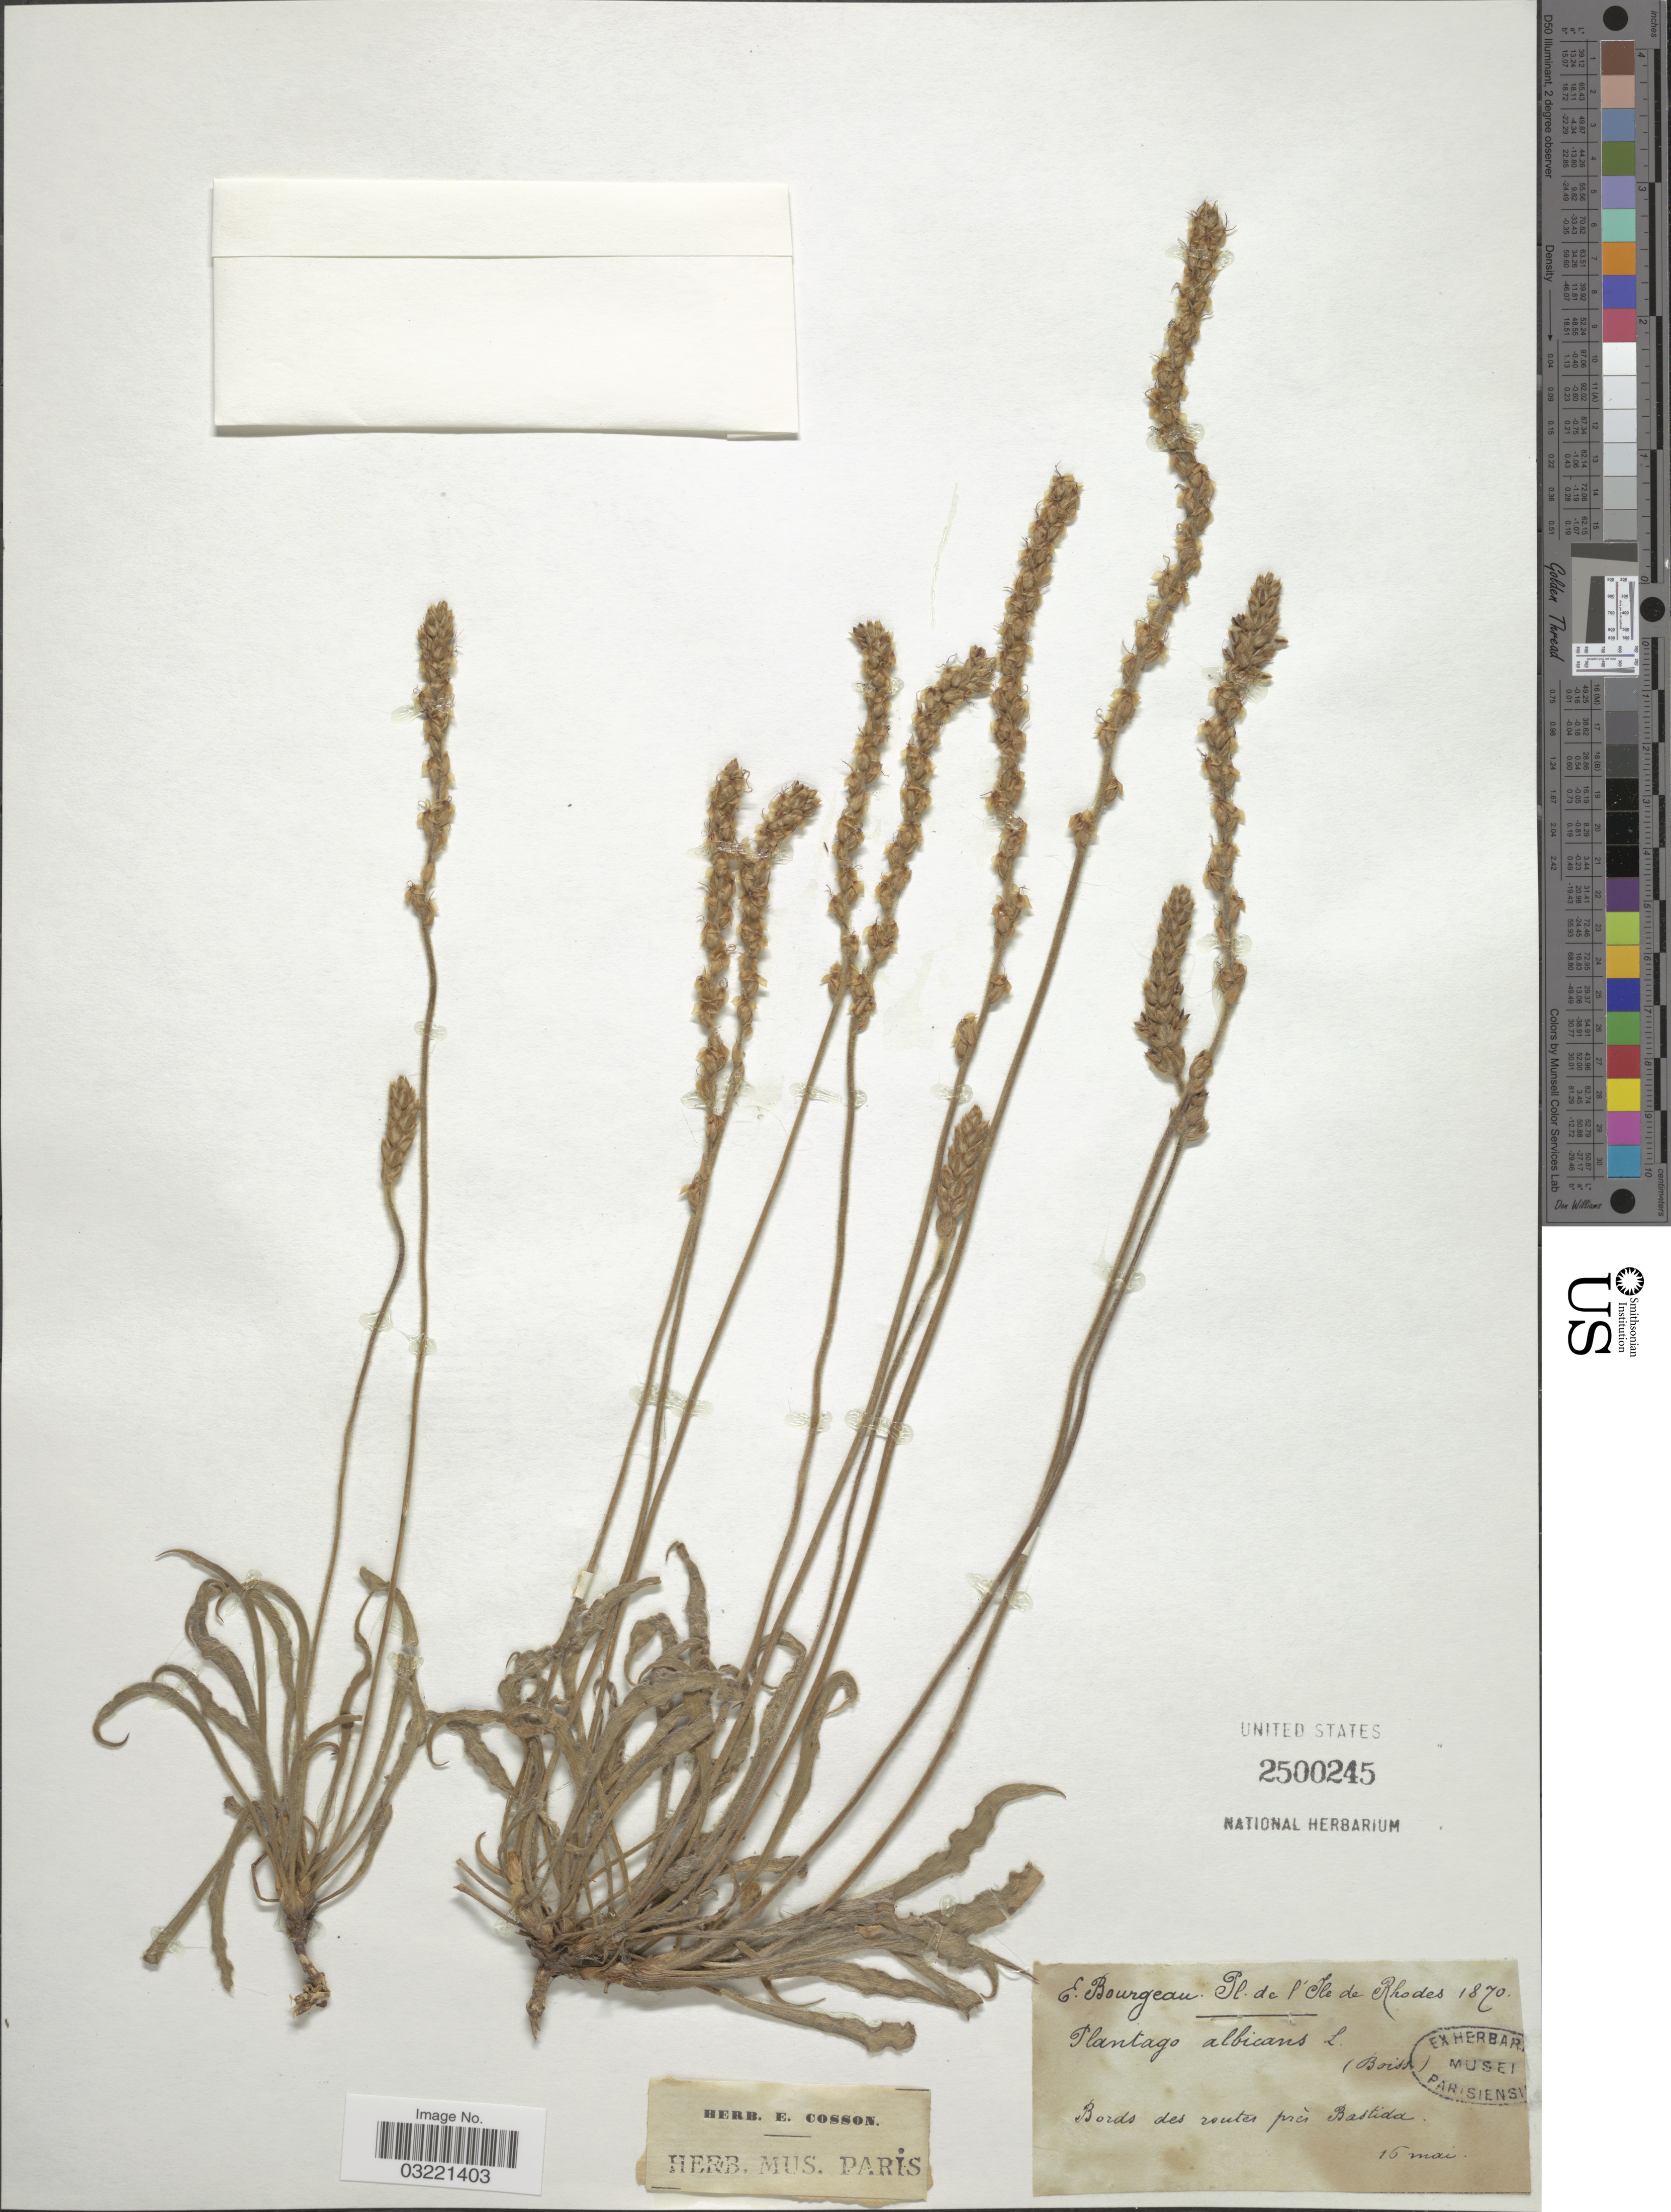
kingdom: Plantae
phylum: Tracheophyta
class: Magnoliopsida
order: Lamiales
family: Plantaginaceae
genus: Plantago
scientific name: Plantago albicans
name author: L.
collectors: E. Bourgeau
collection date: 1870-05-16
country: Greece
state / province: South Aegean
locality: Ile de Rhodes, Bords des routes prés Bastida.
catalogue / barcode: US 2500245